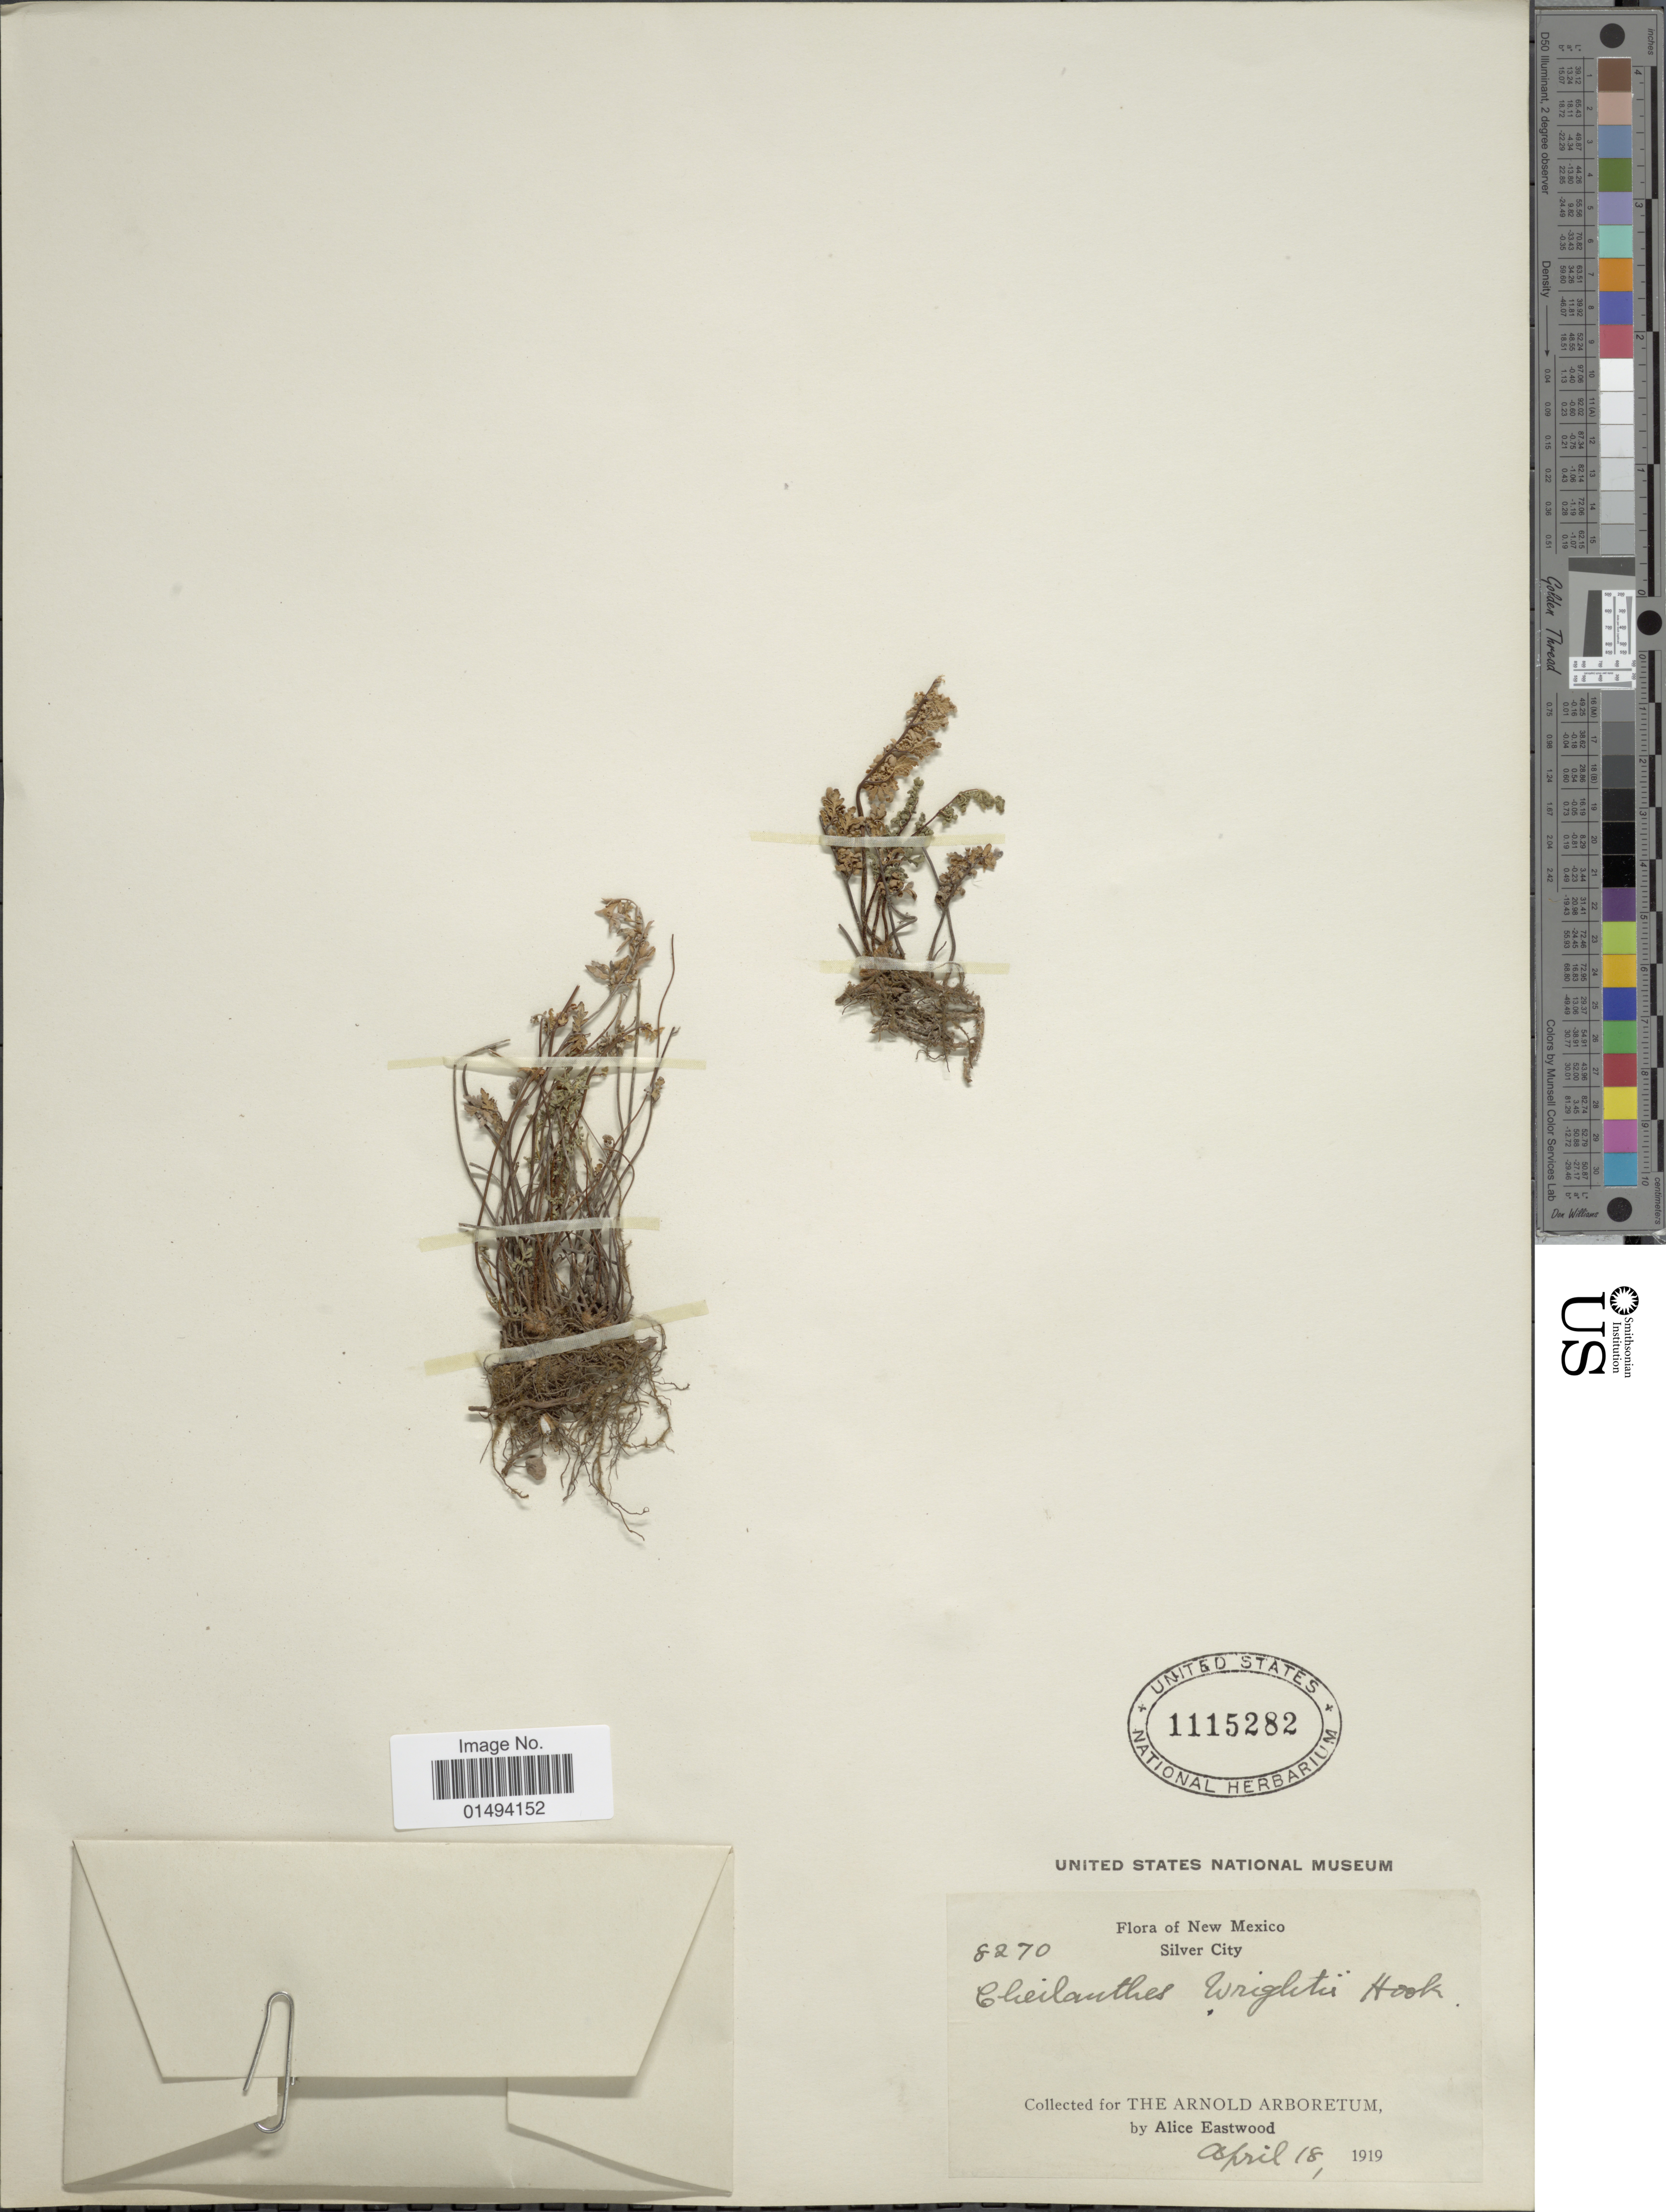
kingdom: Plantae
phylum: Tracheophyta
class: Polypodiopsida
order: Polypodiales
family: Pteridaceae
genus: Myriopteris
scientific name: Myriopteris wrightii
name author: (Hook.) Grusz & Windham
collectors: A. Eastwood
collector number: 8270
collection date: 1919-04-18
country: United States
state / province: New Mexico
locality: New Mexico, Silver City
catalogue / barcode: US 1115282